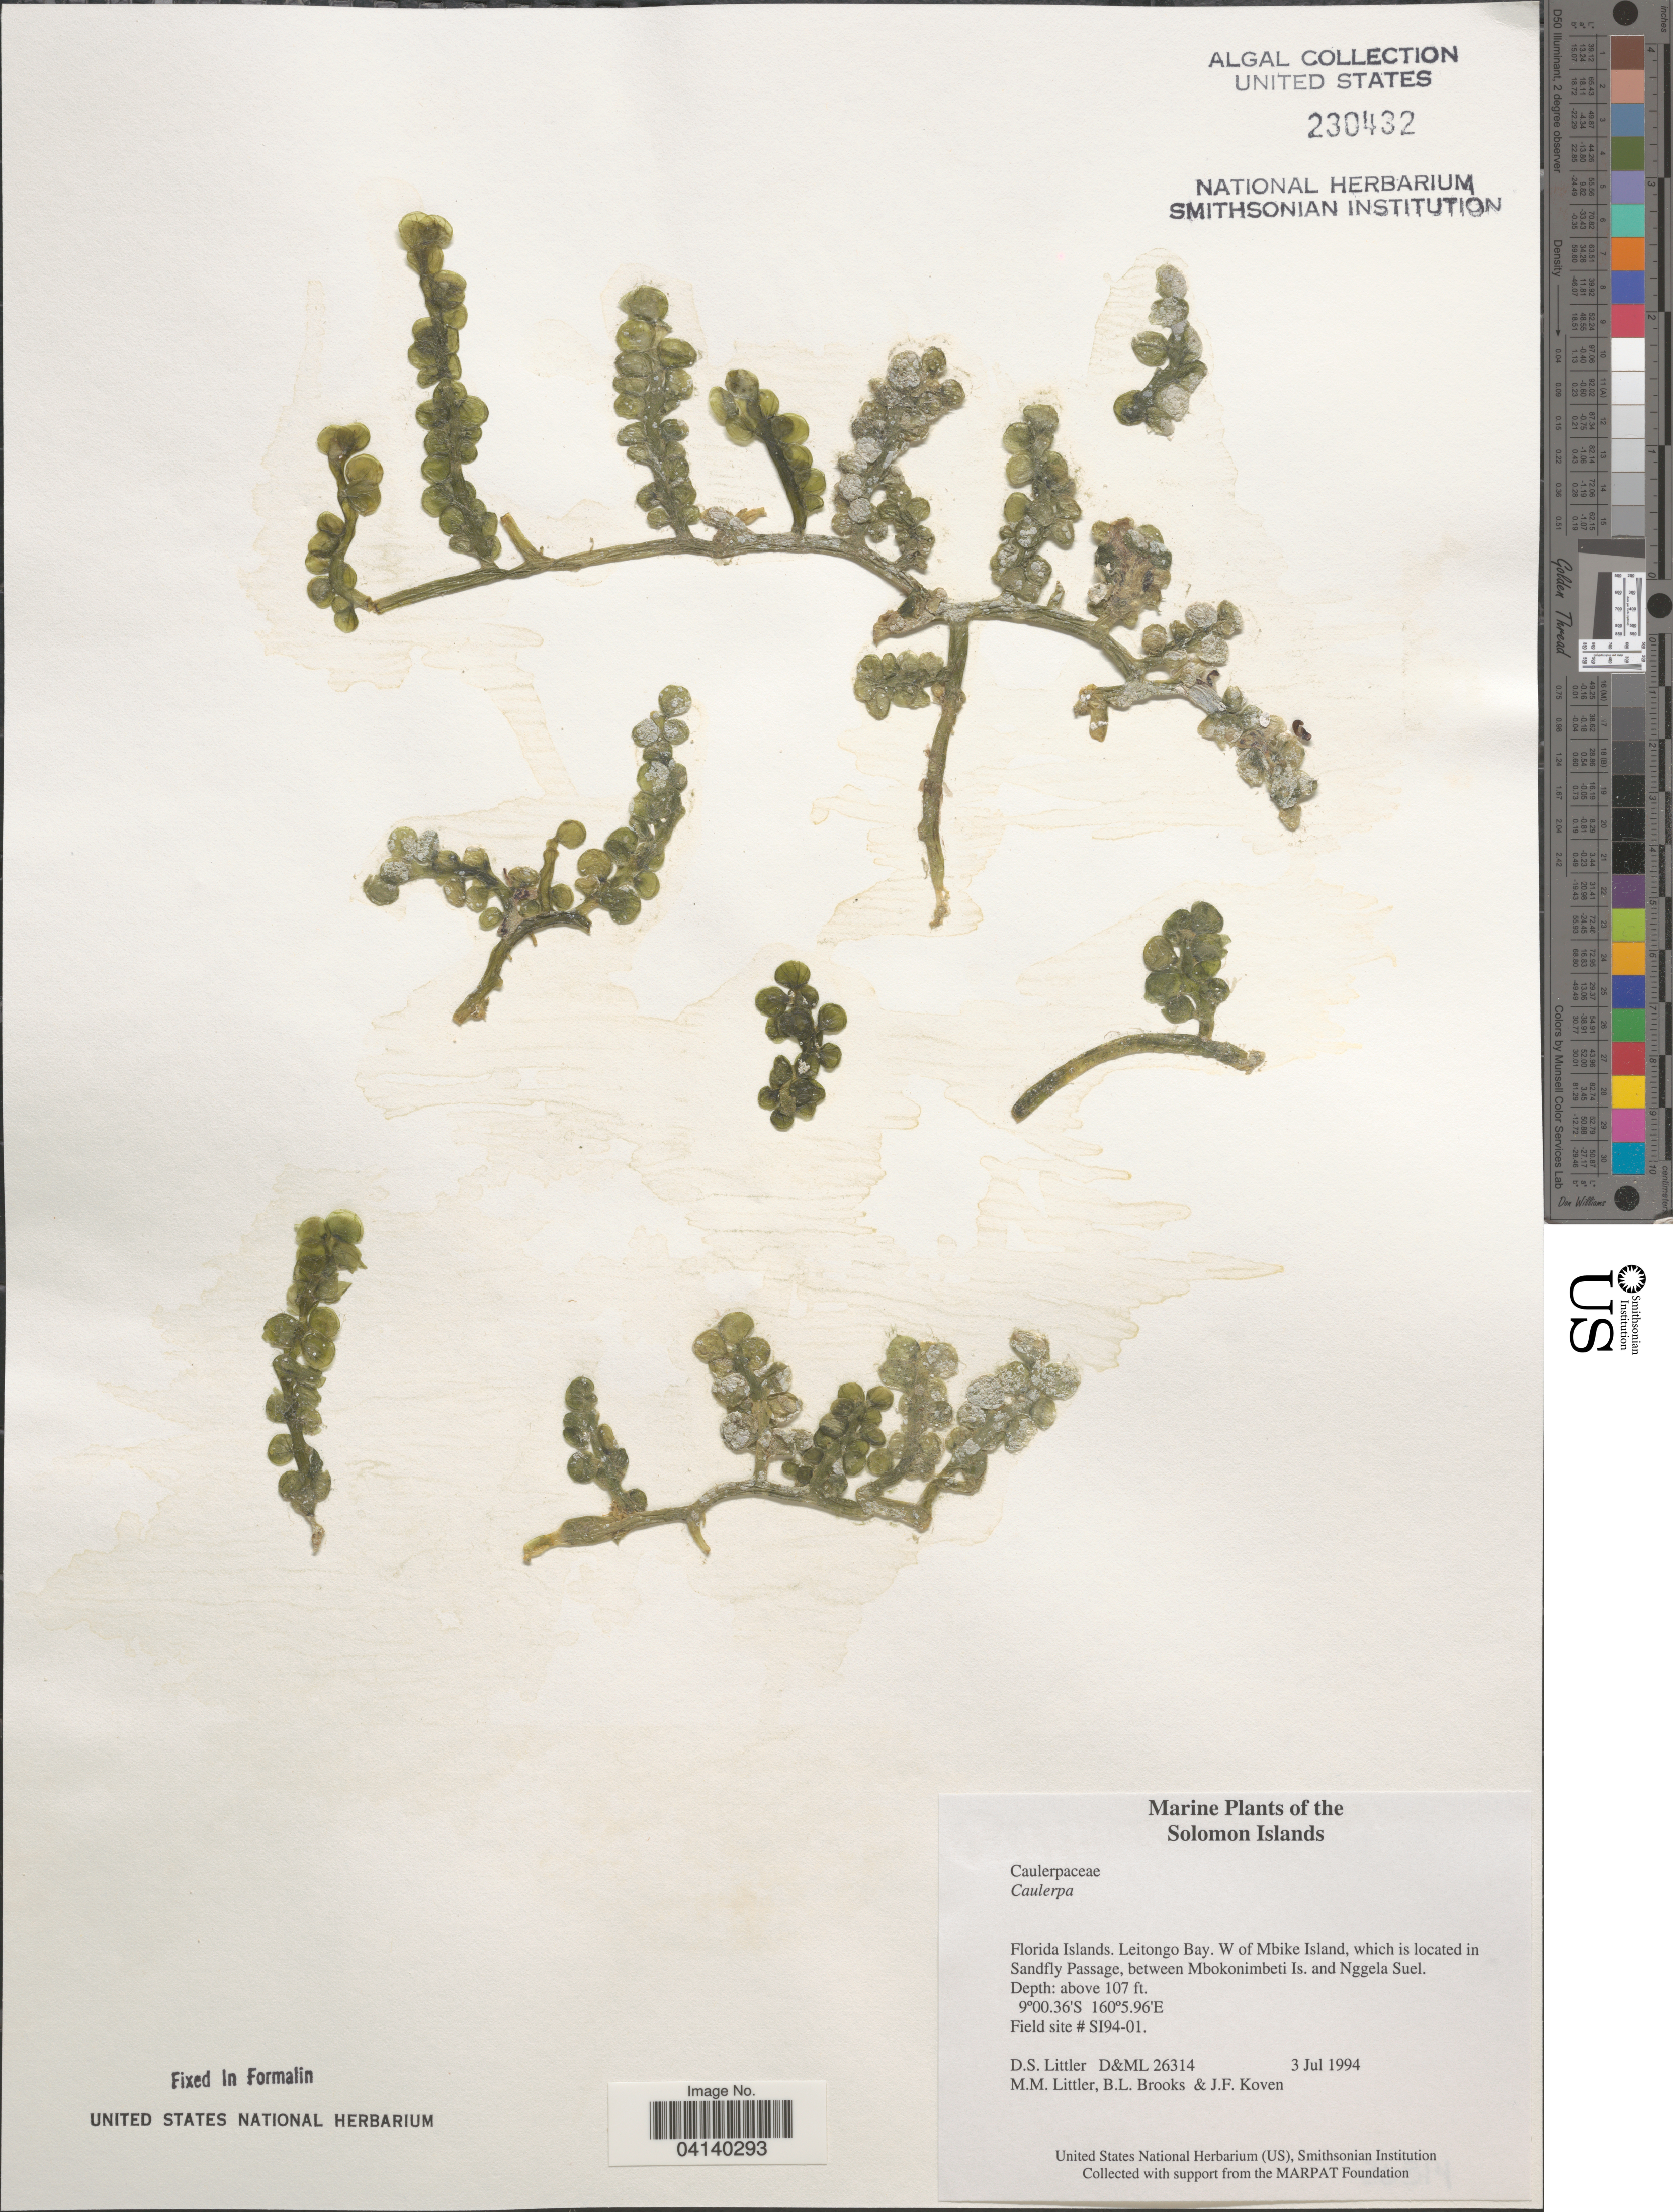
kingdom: Plantae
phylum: Chlorophyta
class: Ulvophyceae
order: Bryopsidales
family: Caulerpaceae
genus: Caulerpa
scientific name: Caulerpa sp.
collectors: D. S. Littler, B. Brooks & J. Koven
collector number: D&ML26314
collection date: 1994-07-03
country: Solomon Islands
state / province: Solomon Islands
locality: Florida Islands. Leitongo Bay. W of Mbike Island, which is located in Sandfly Passage, between Mbokonimbeti Is. and Nggela Suel. Field site # SI94-01.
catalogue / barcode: US 230432